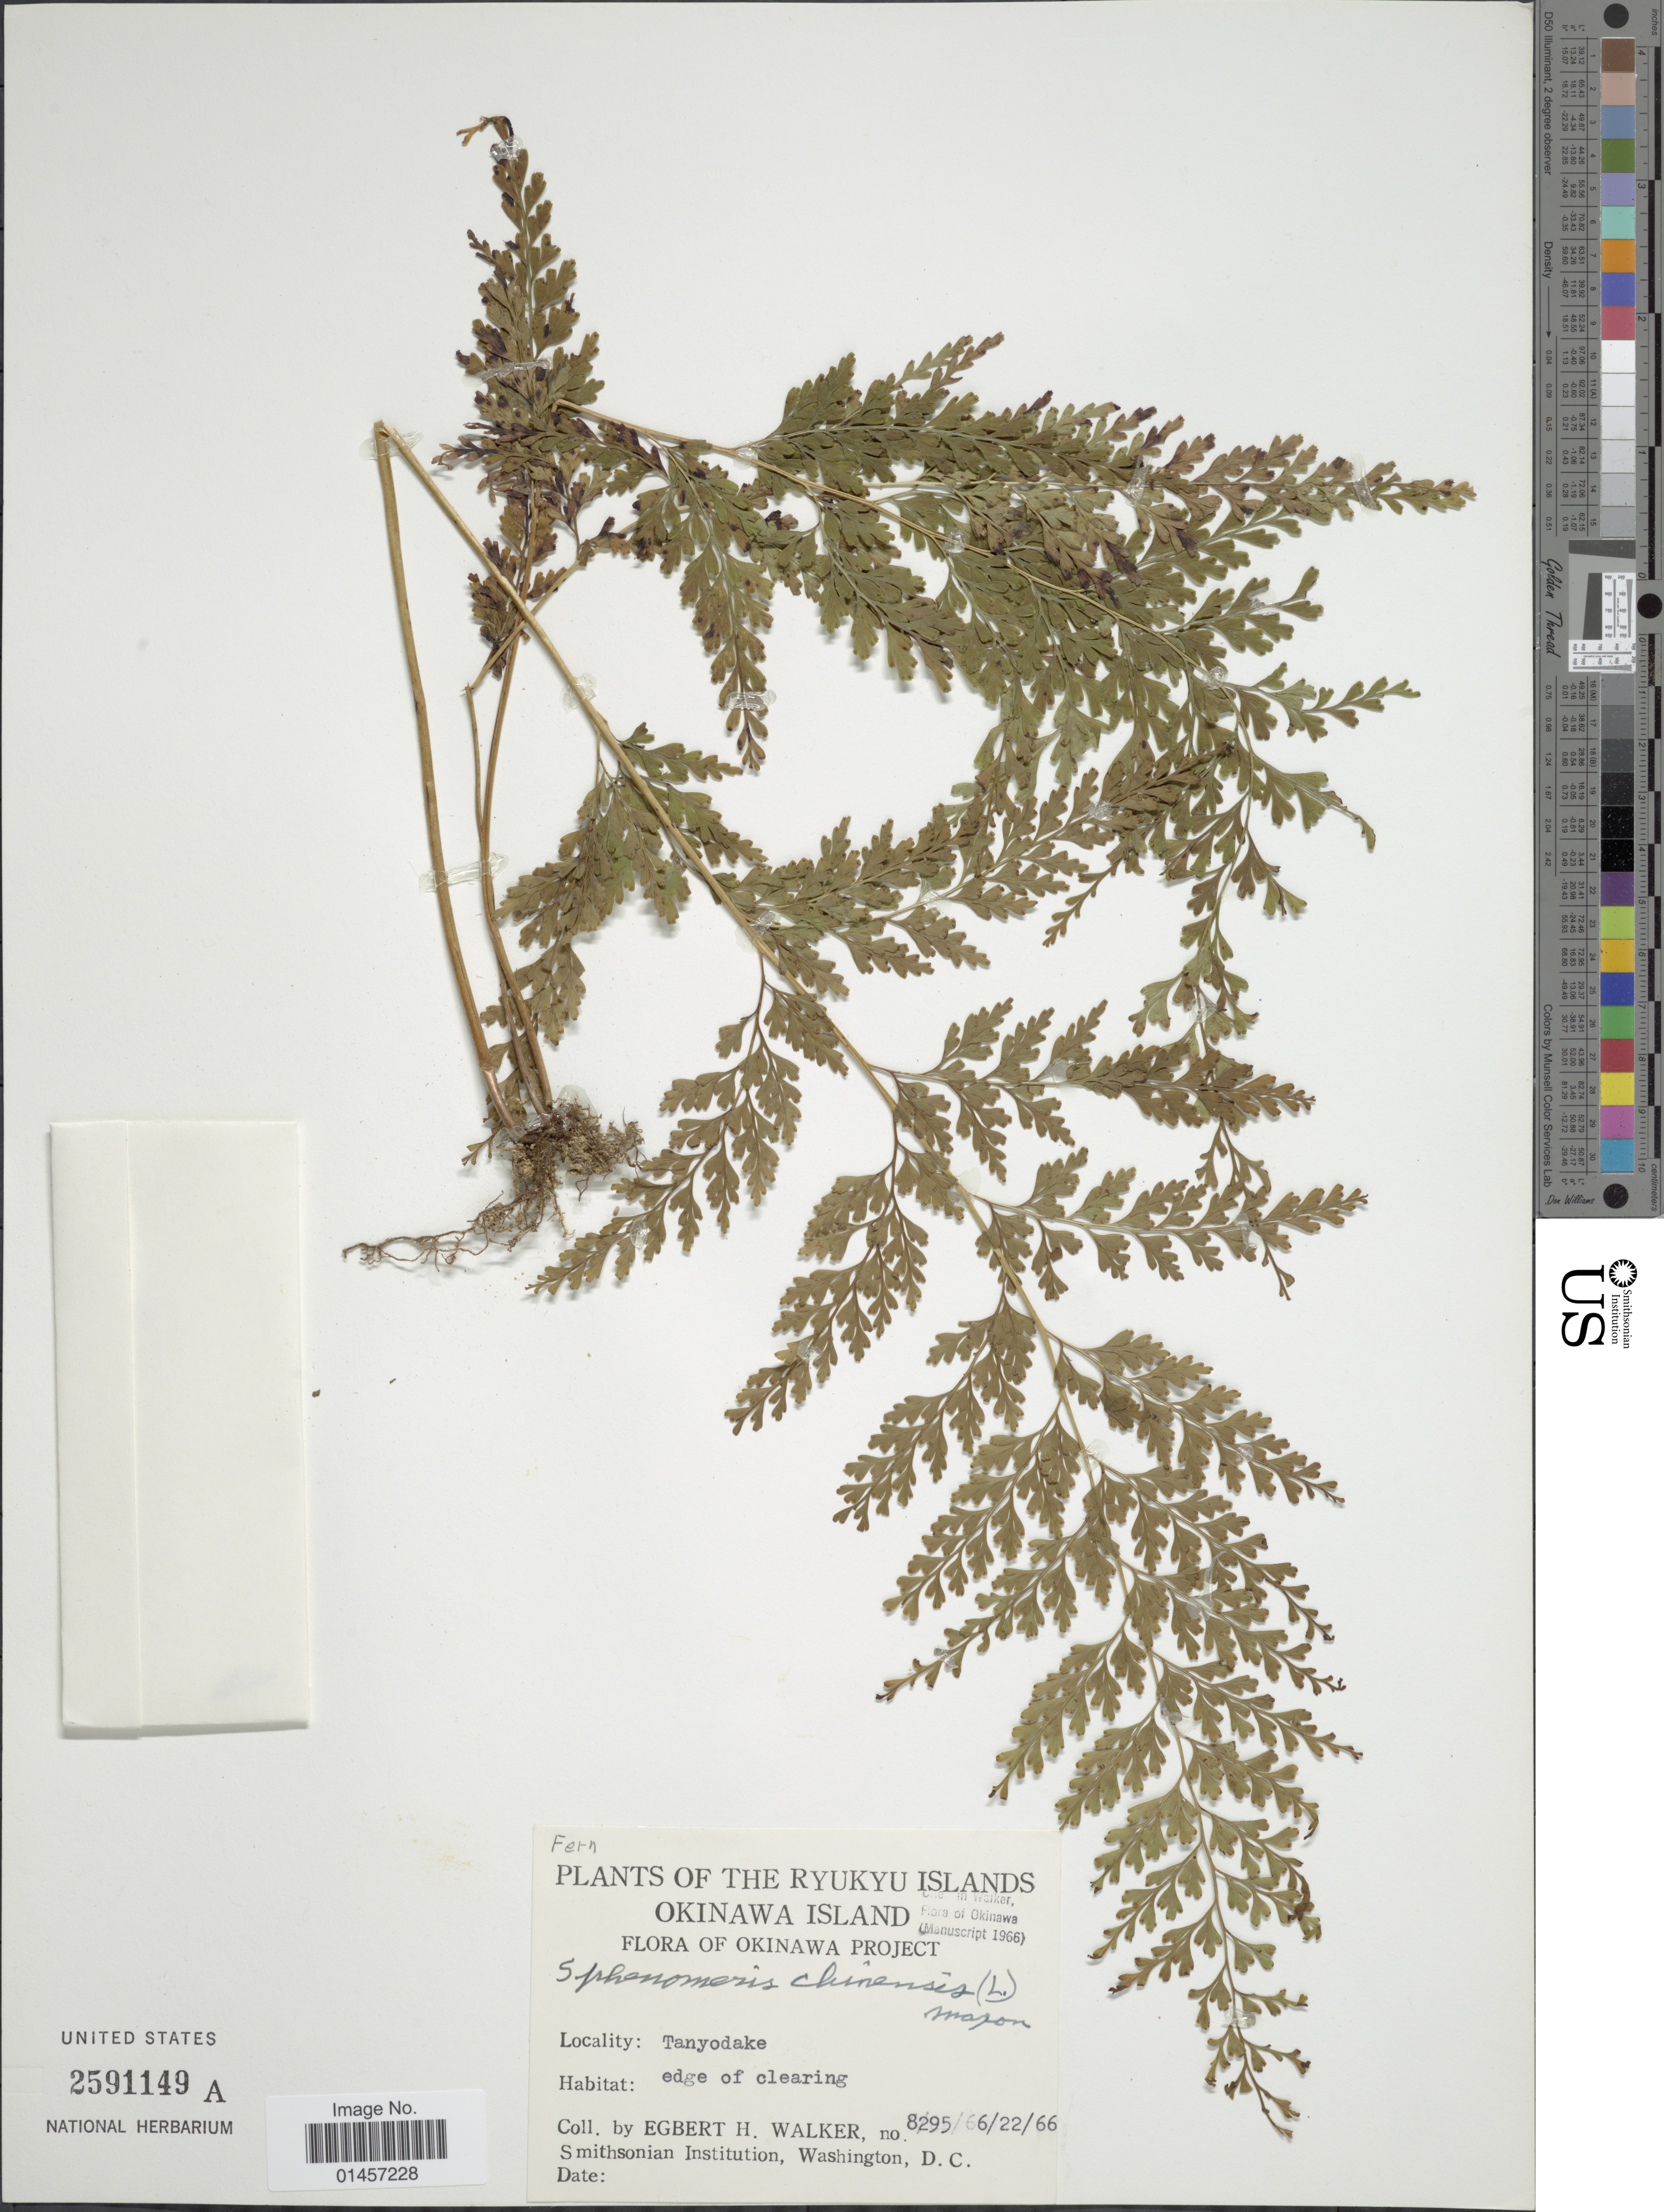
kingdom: Plantae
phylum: Tracheophyta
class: Polypodiopsida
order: Polypodiales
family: Lindsaeaceae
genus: Sphenomeris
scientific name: Sphenomeris chinensis var. chinensis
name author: (L.) Maxon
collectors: E. H. Walker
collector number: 8295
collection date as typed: Transcribed d/m/y: 22/6/66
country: Japan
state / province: Okinawa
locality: Ryukyu Islands, Okinawa Island, Tanyodake, edge of clearing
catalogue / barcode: US 2591149A